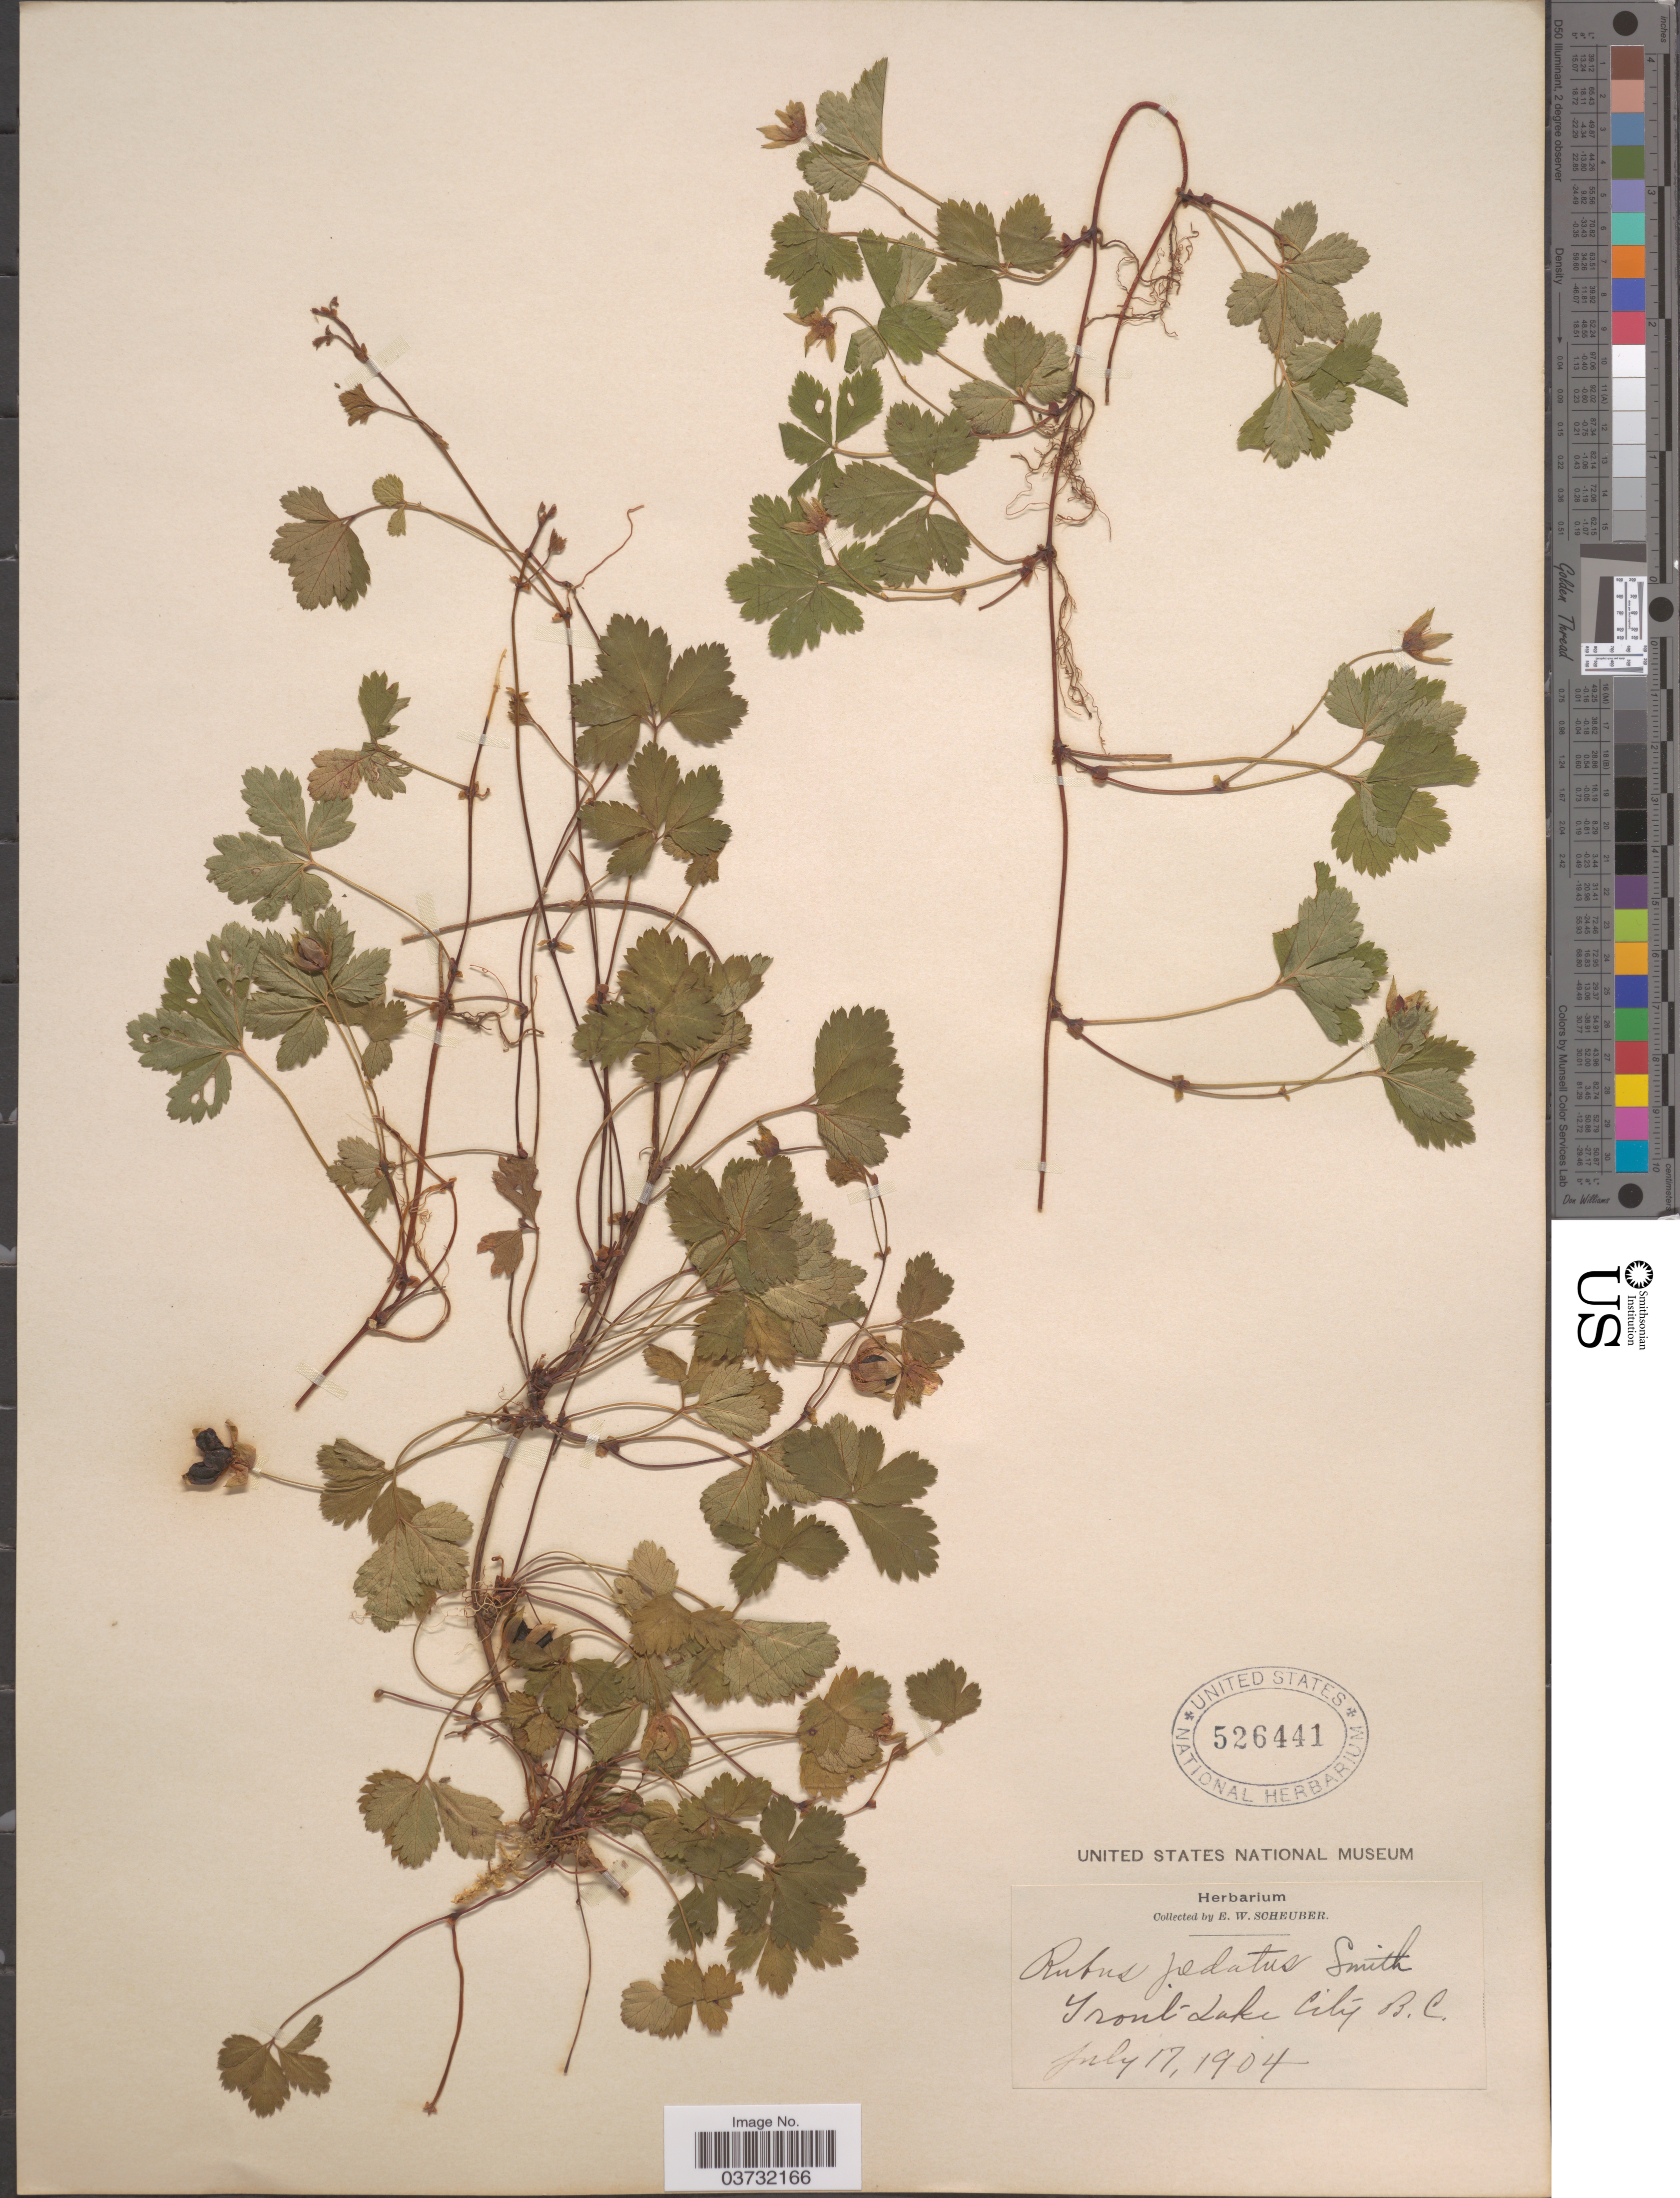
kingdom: Plantae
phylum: Tracheophyta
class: Magnoliopsida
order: Rosales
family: Rosaceae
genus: Rubus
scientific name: Rubus pedatus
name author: Sm.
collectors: E. Scheuber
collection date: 1904-07-17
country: Canada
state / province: British Columbia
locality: Trout Lake.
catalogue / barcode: US 526441